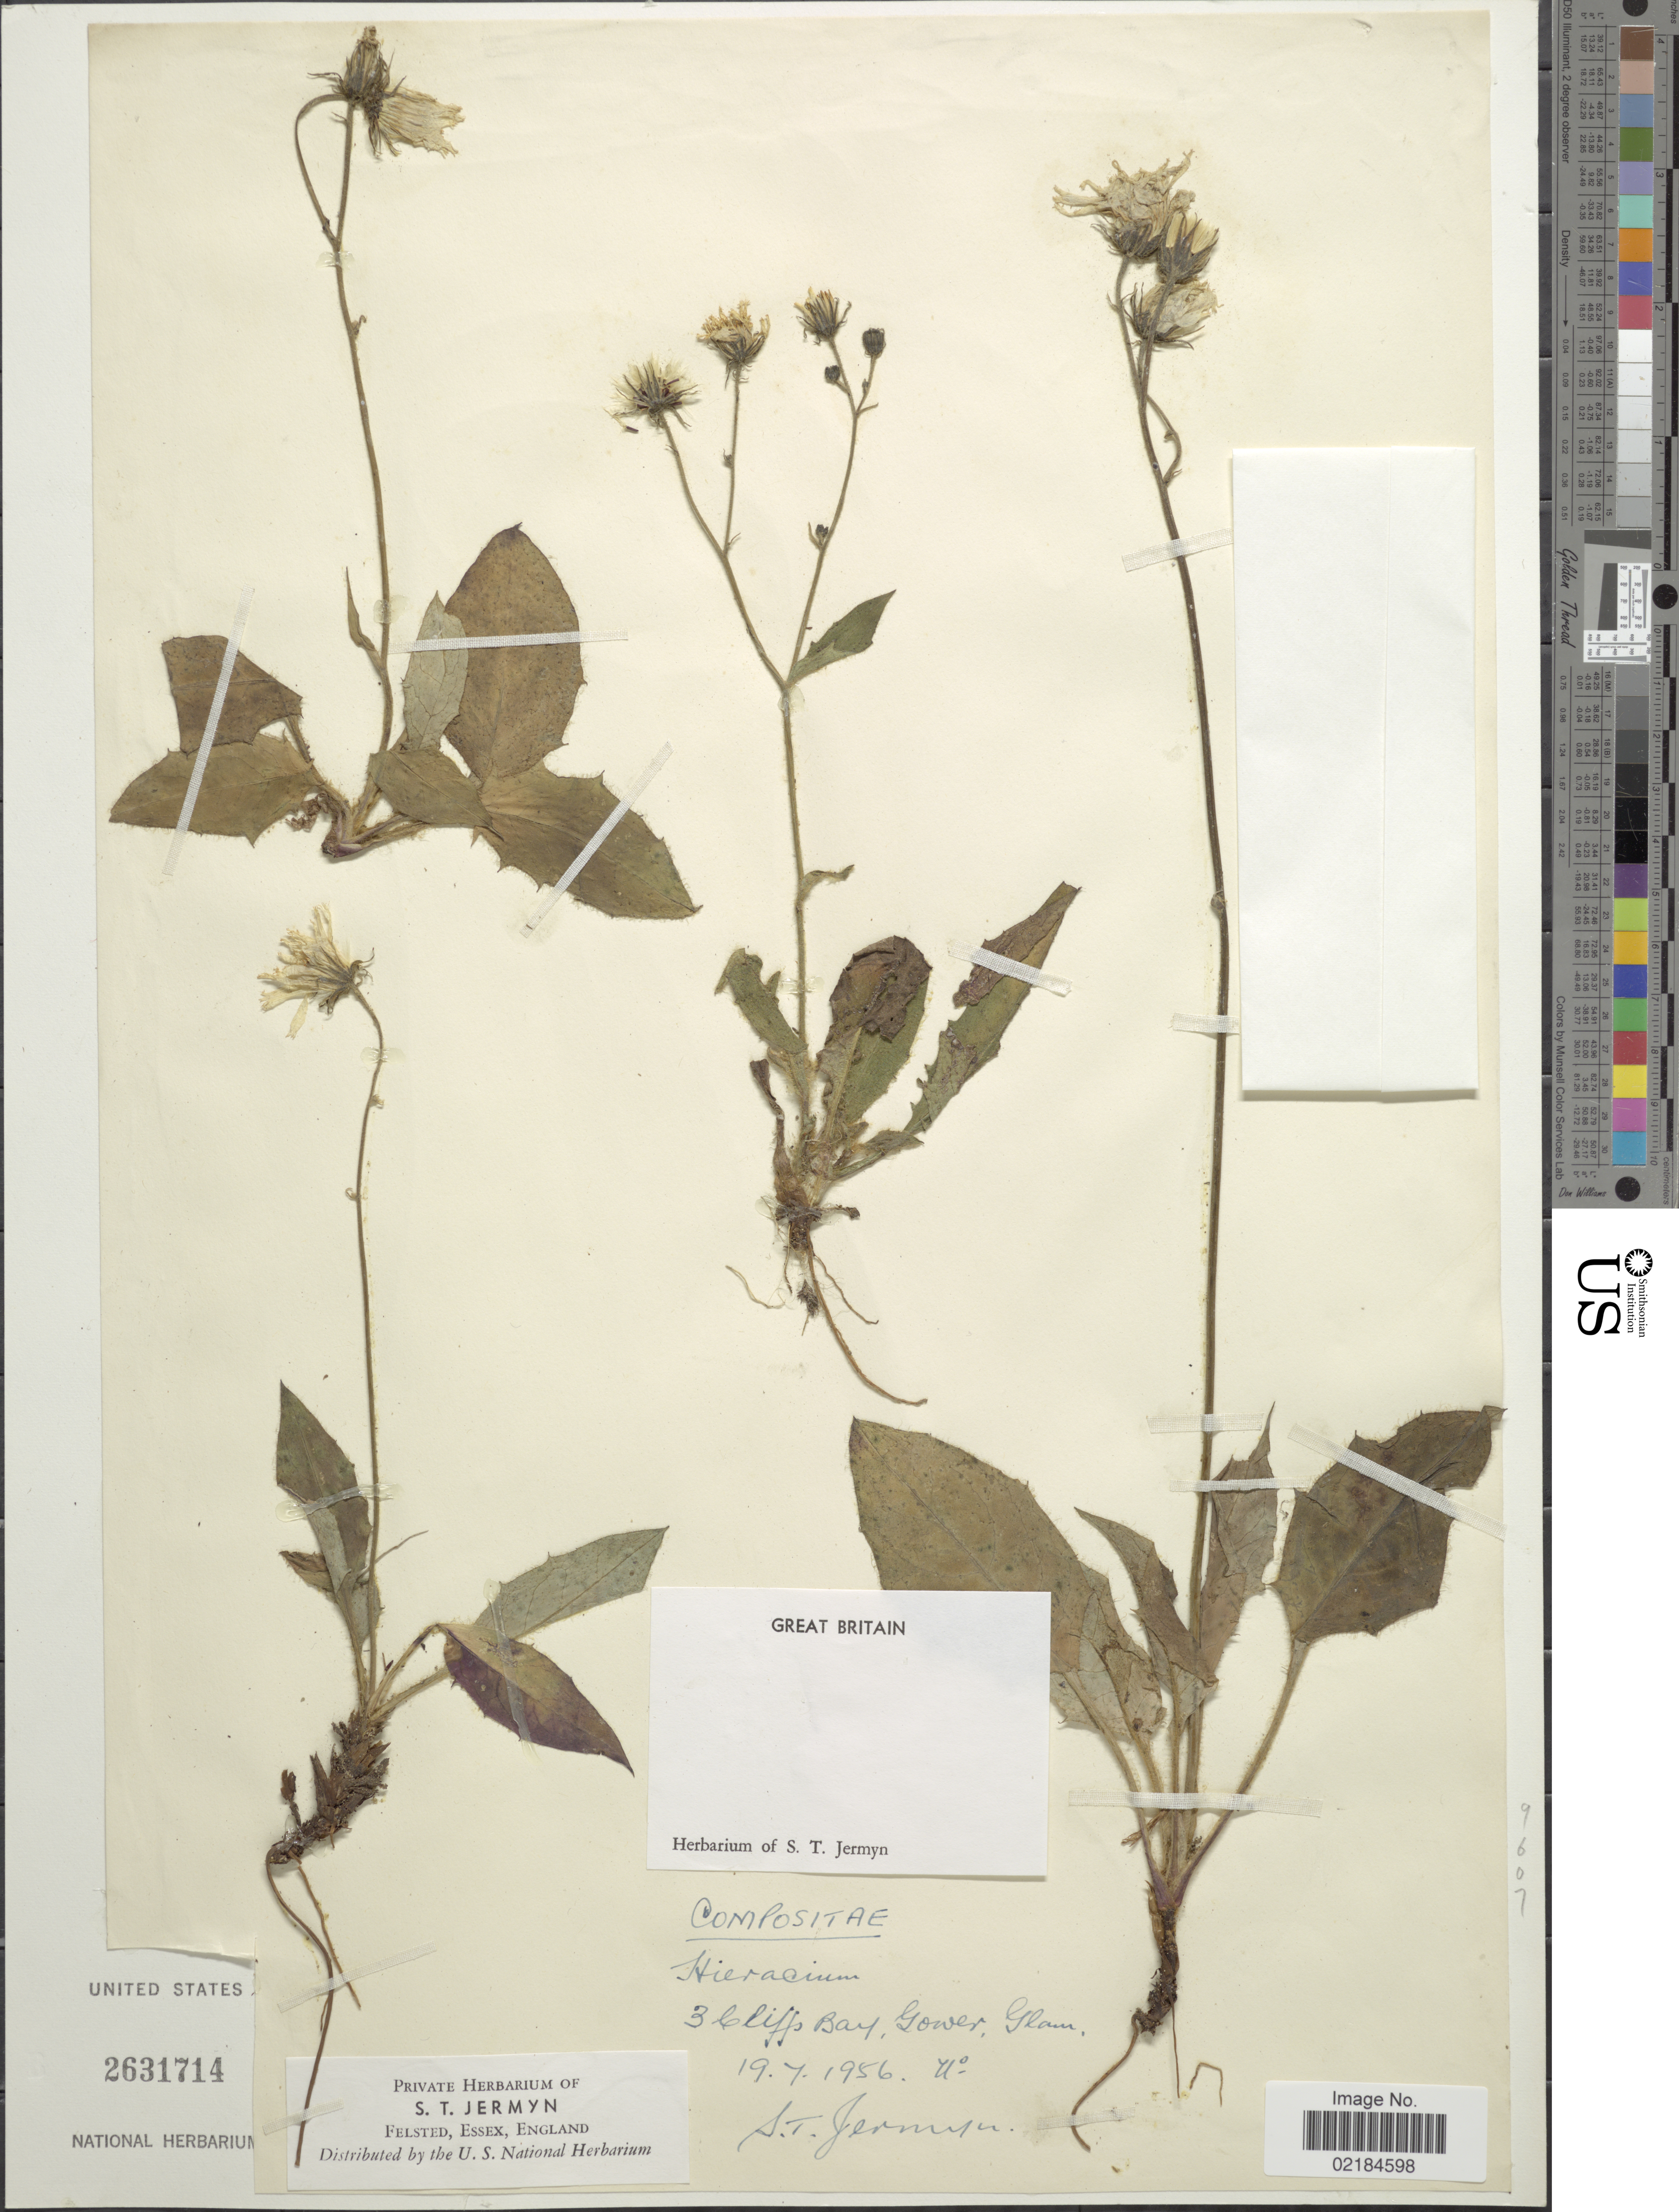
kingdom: Plantae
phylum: Tracheophyta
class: Magnoliopsida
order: Asterales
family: Asteraceae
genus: Hieracium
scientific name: Hieracium repandulare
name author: Druce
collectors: S. Jermyn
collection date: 1956-07-19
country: United Kingdom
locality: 3 Cliffs Bay, Gower, Glam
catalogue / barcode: US 2631714